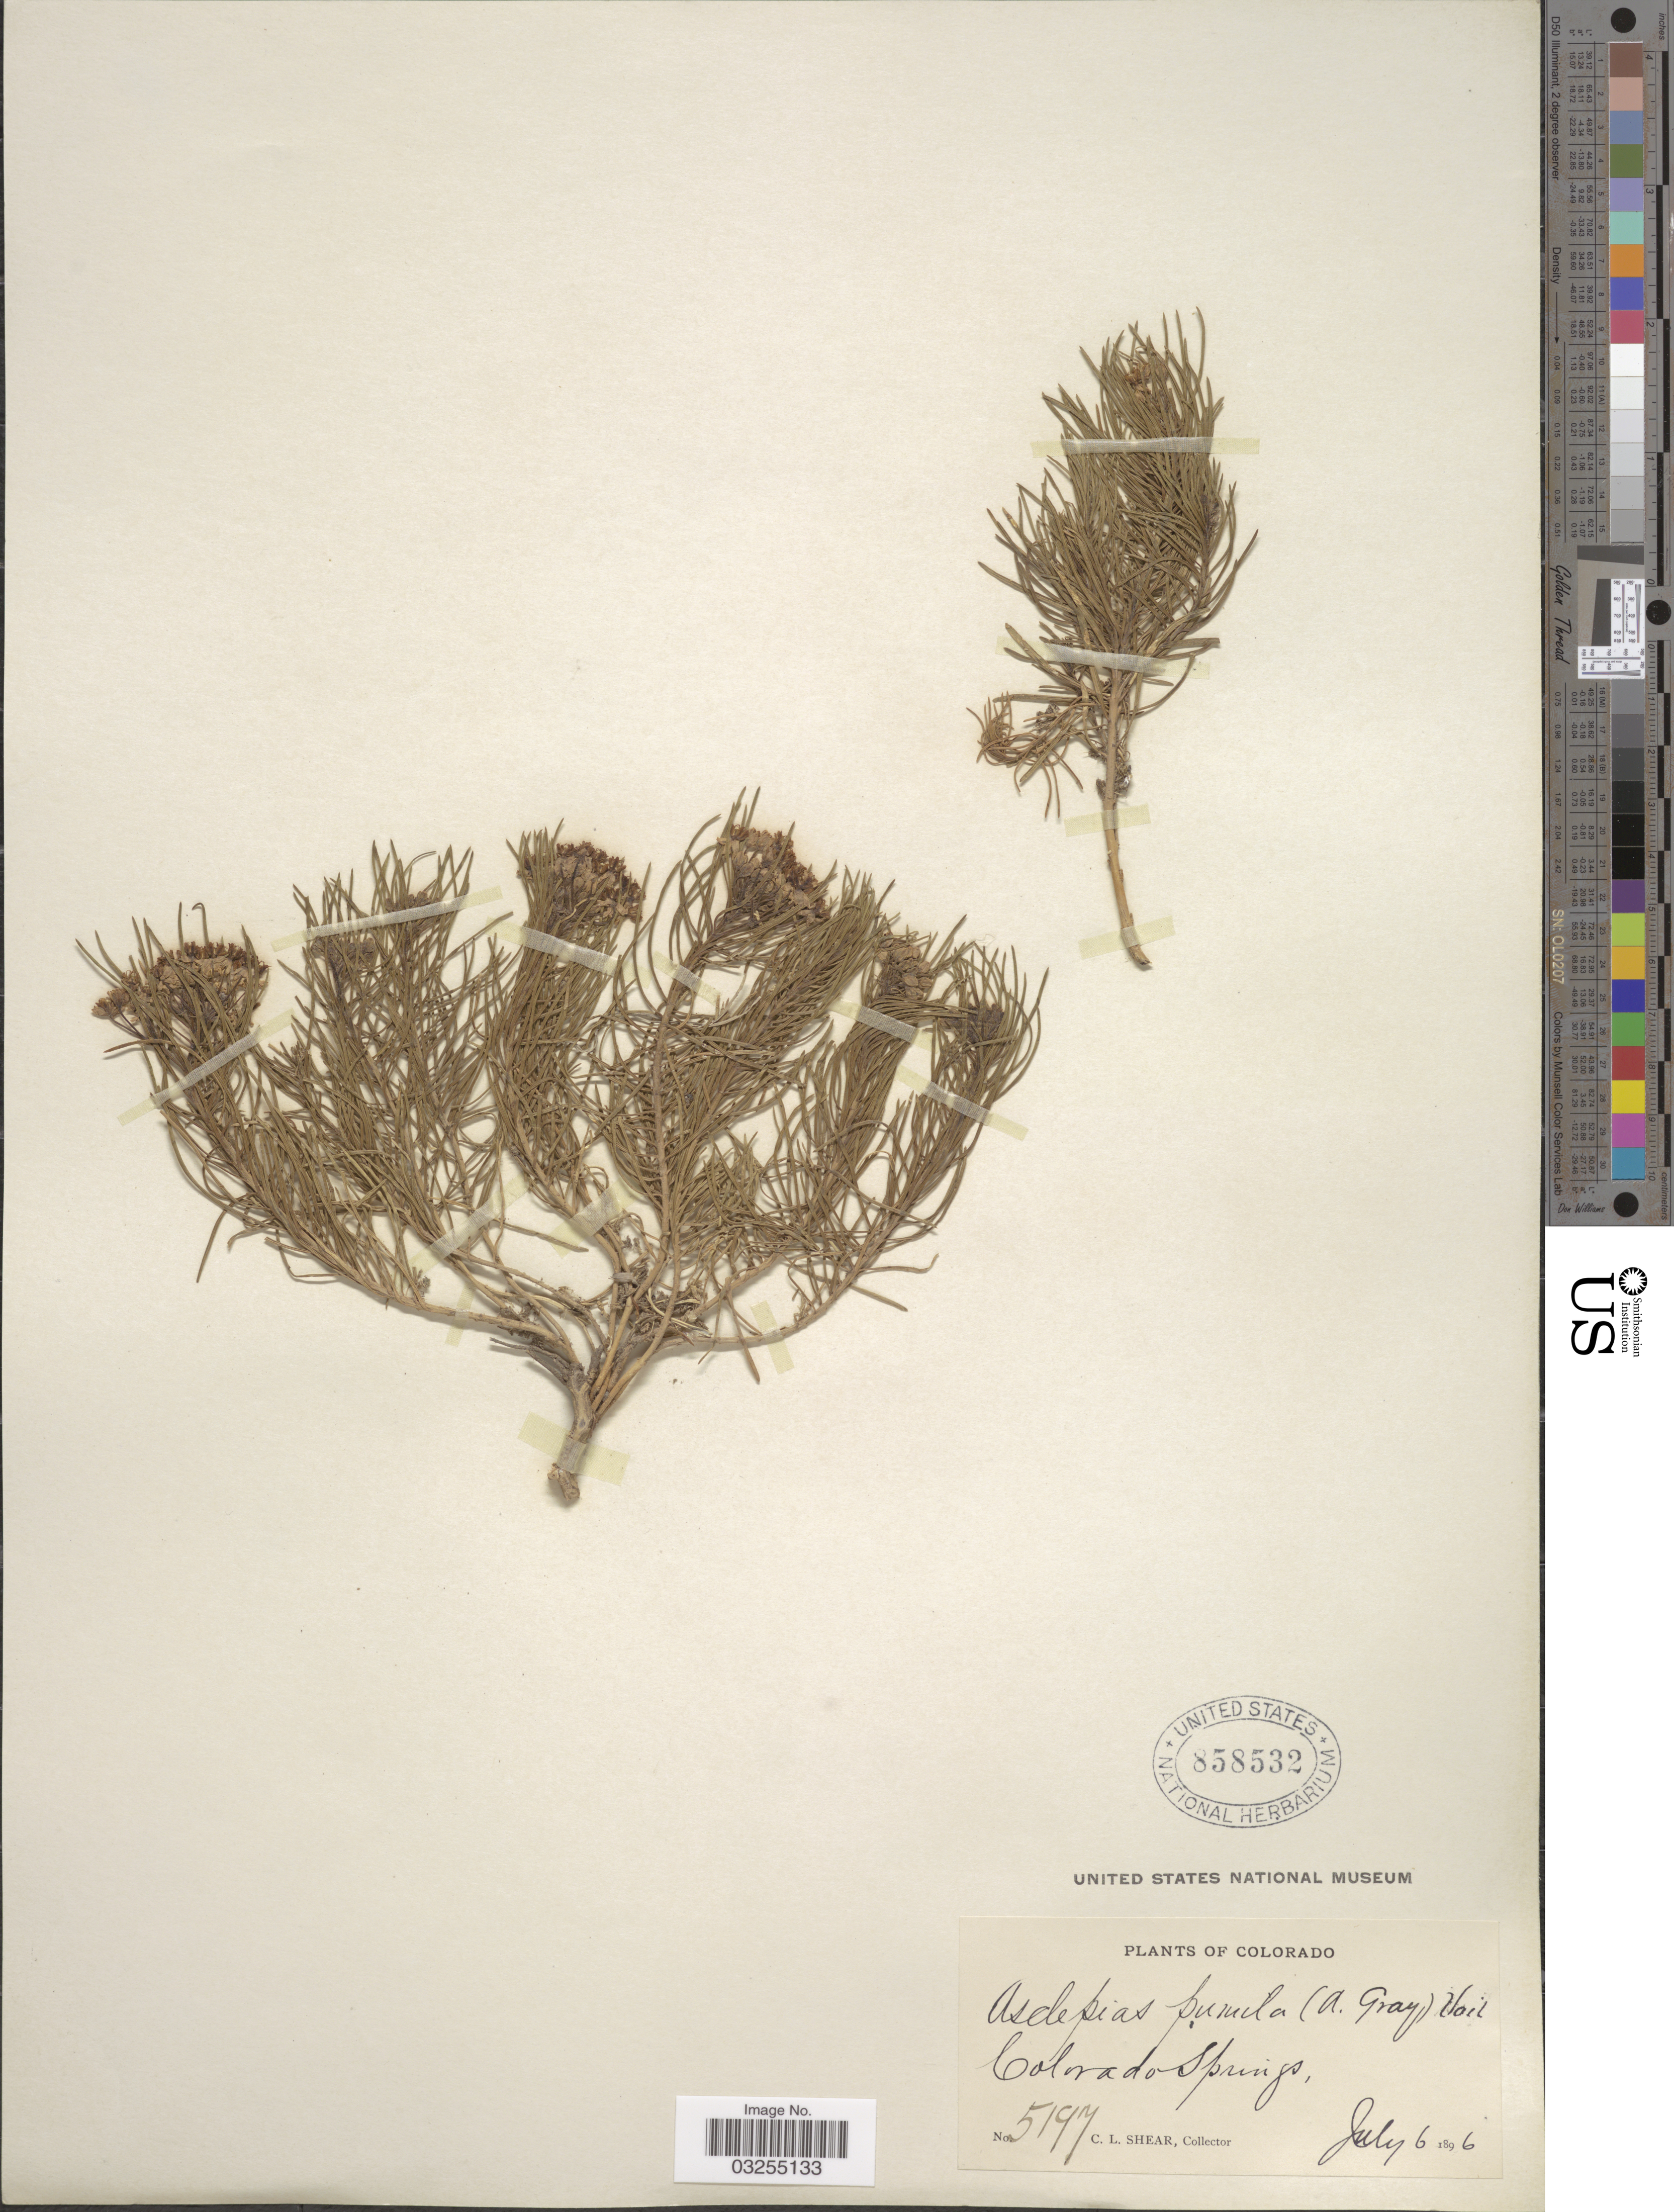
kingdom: Plantae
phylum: Tracheophyta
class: Magnoliopsida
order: Gentianales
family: Apocynaceae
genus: Asclepias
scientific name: Asclepias pumila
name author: (A. Gray) Vail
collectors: C. L. Shear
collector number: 5197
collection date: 1896-07-06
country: United States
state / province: Colorado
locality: Colorado Springs.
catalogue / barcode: US 858532